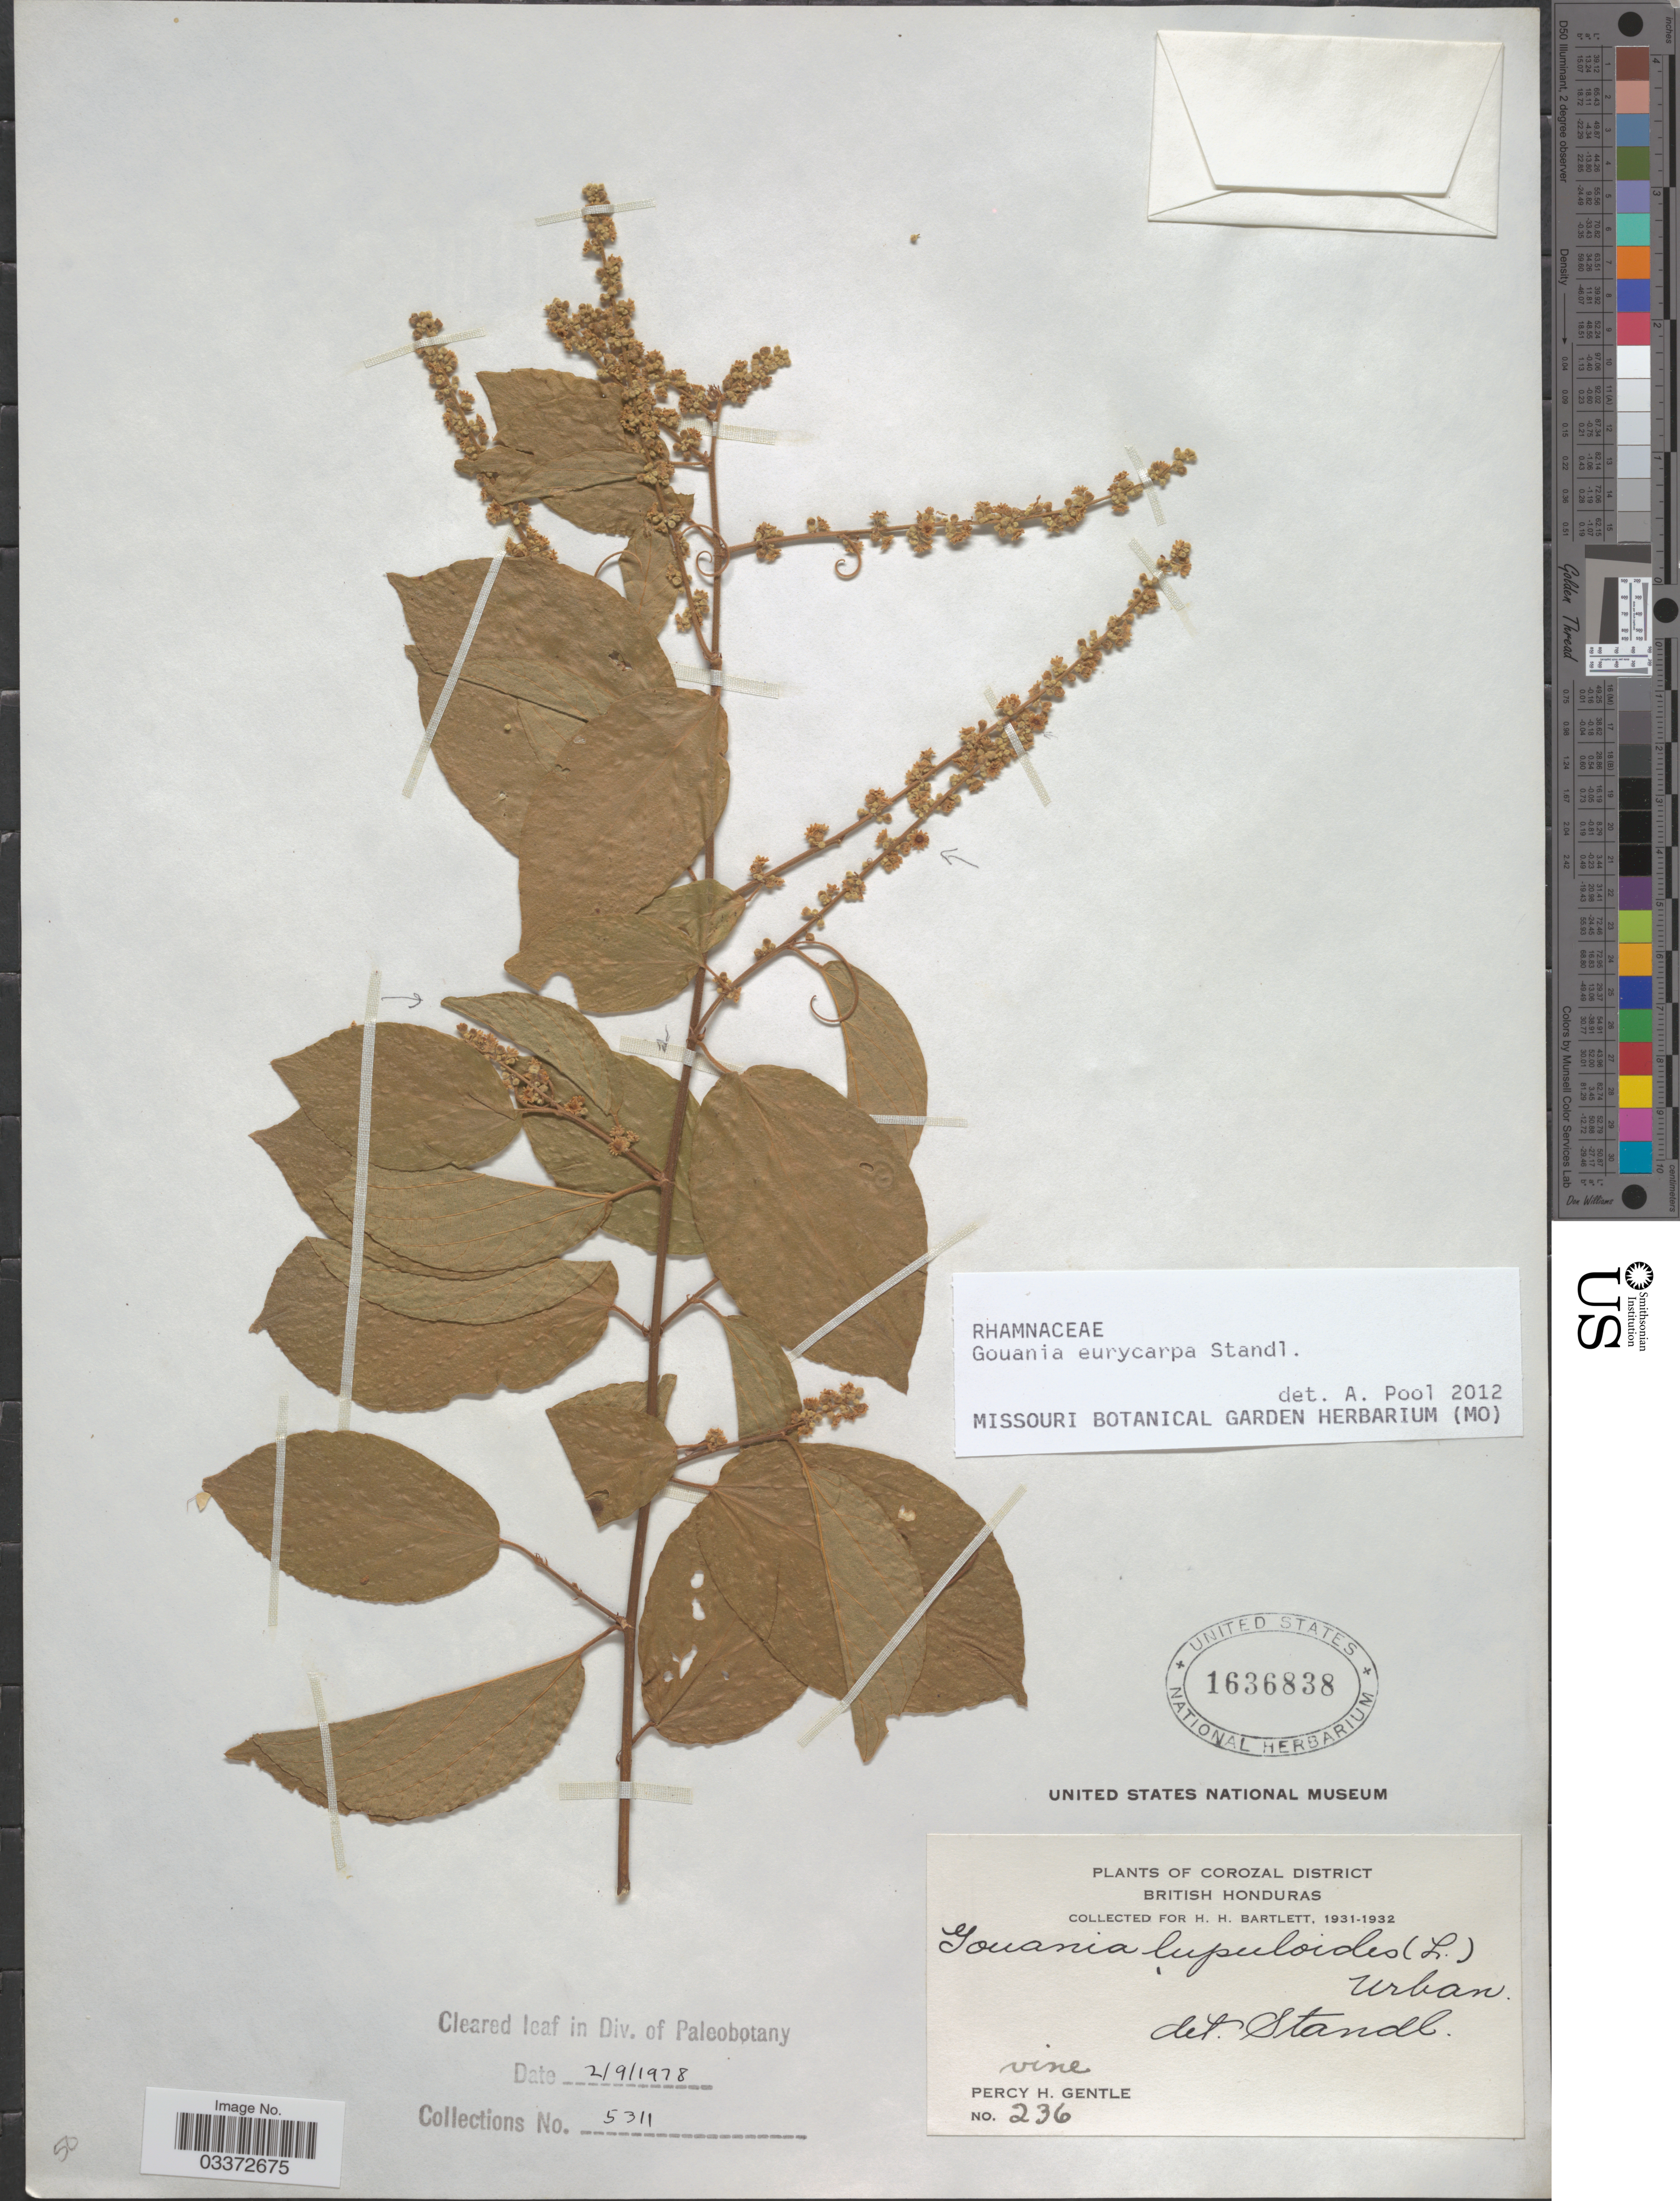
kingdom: Plantae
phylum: Tracheophyta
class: Magnoliopsida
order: Rosales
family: Rhamnaceae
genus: Gouania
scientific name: Gouania eurycarpa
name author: Standl.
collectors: P. H. Gentle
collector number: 236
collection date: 1931/1932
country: Belize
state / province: Corozal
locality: British Honduras. Corozal District.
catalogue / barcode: US 1636838